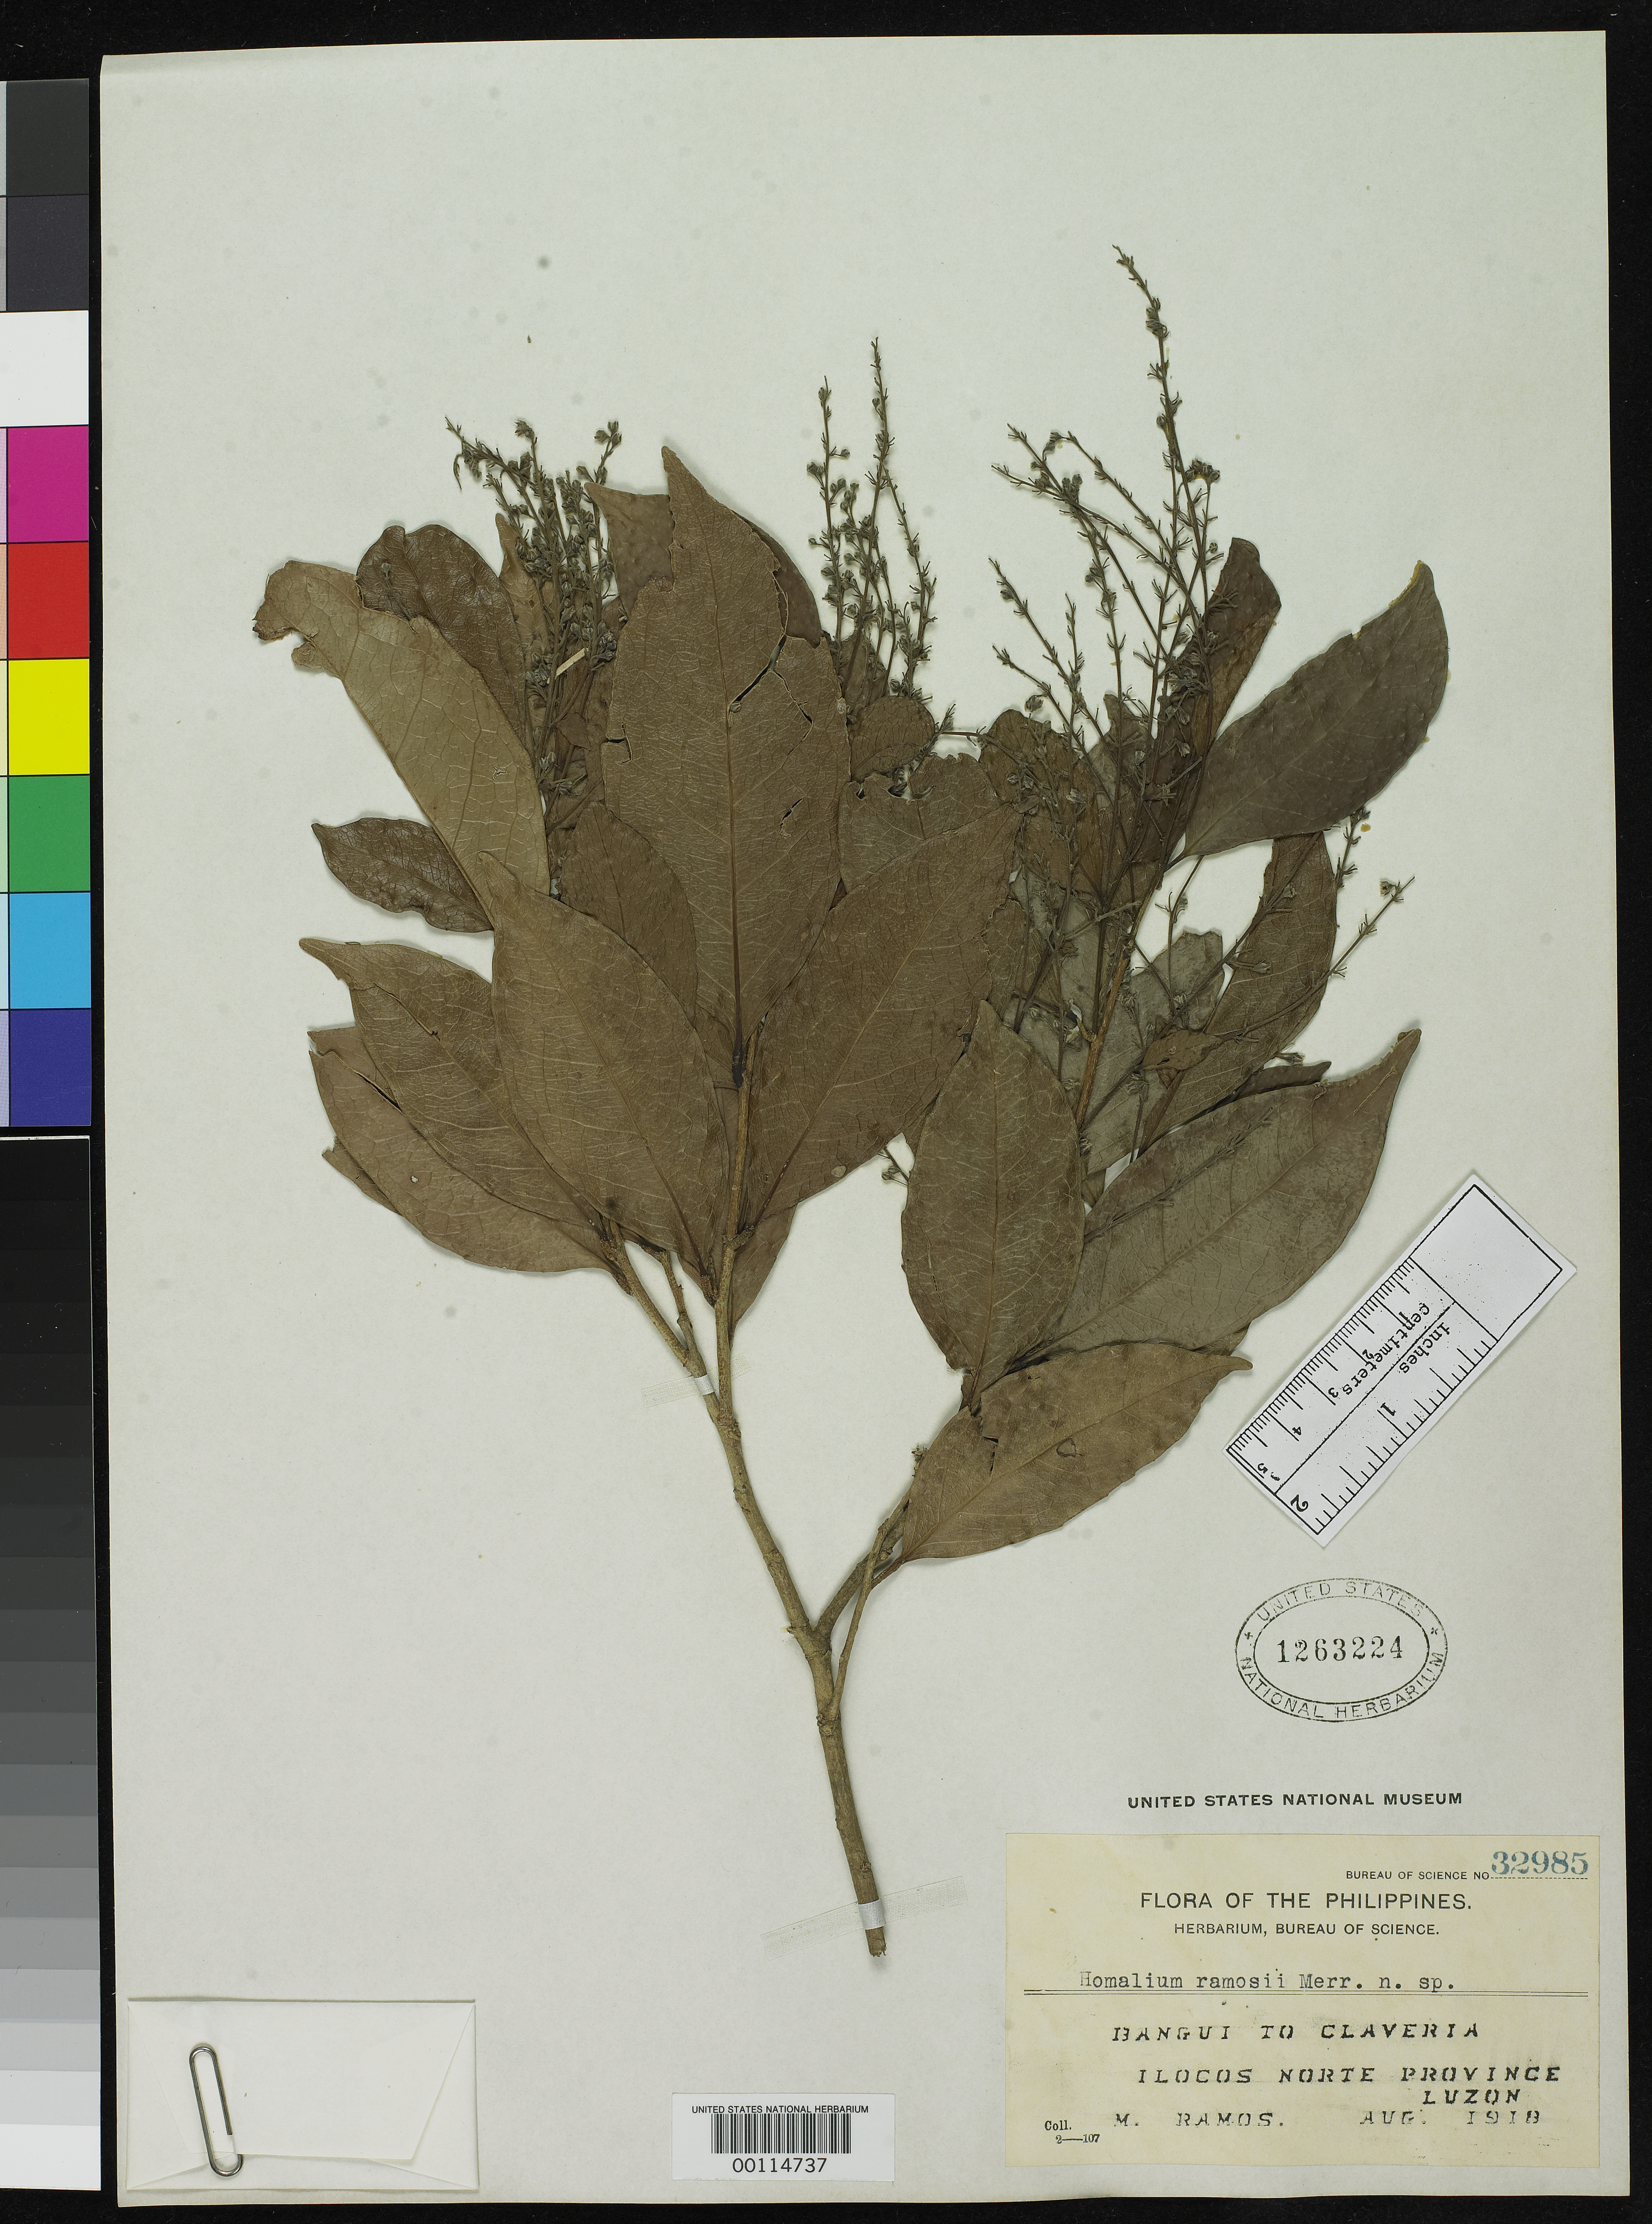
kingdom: Plantae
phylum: Tracheophyta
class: Magnoliopsida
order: Malpighiales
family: Salicaceae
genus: Homalium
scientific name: Homalium ramosii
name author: Merr.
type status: Isotype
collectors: M. Ramos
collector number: Bur. Sci. 32985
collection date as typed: Aug 1918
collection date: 1918-08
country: Philippines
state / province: Ilocos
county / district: Ilocos Norte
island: Luzon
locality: Bangui to Claveria.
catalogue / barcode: US 1263224